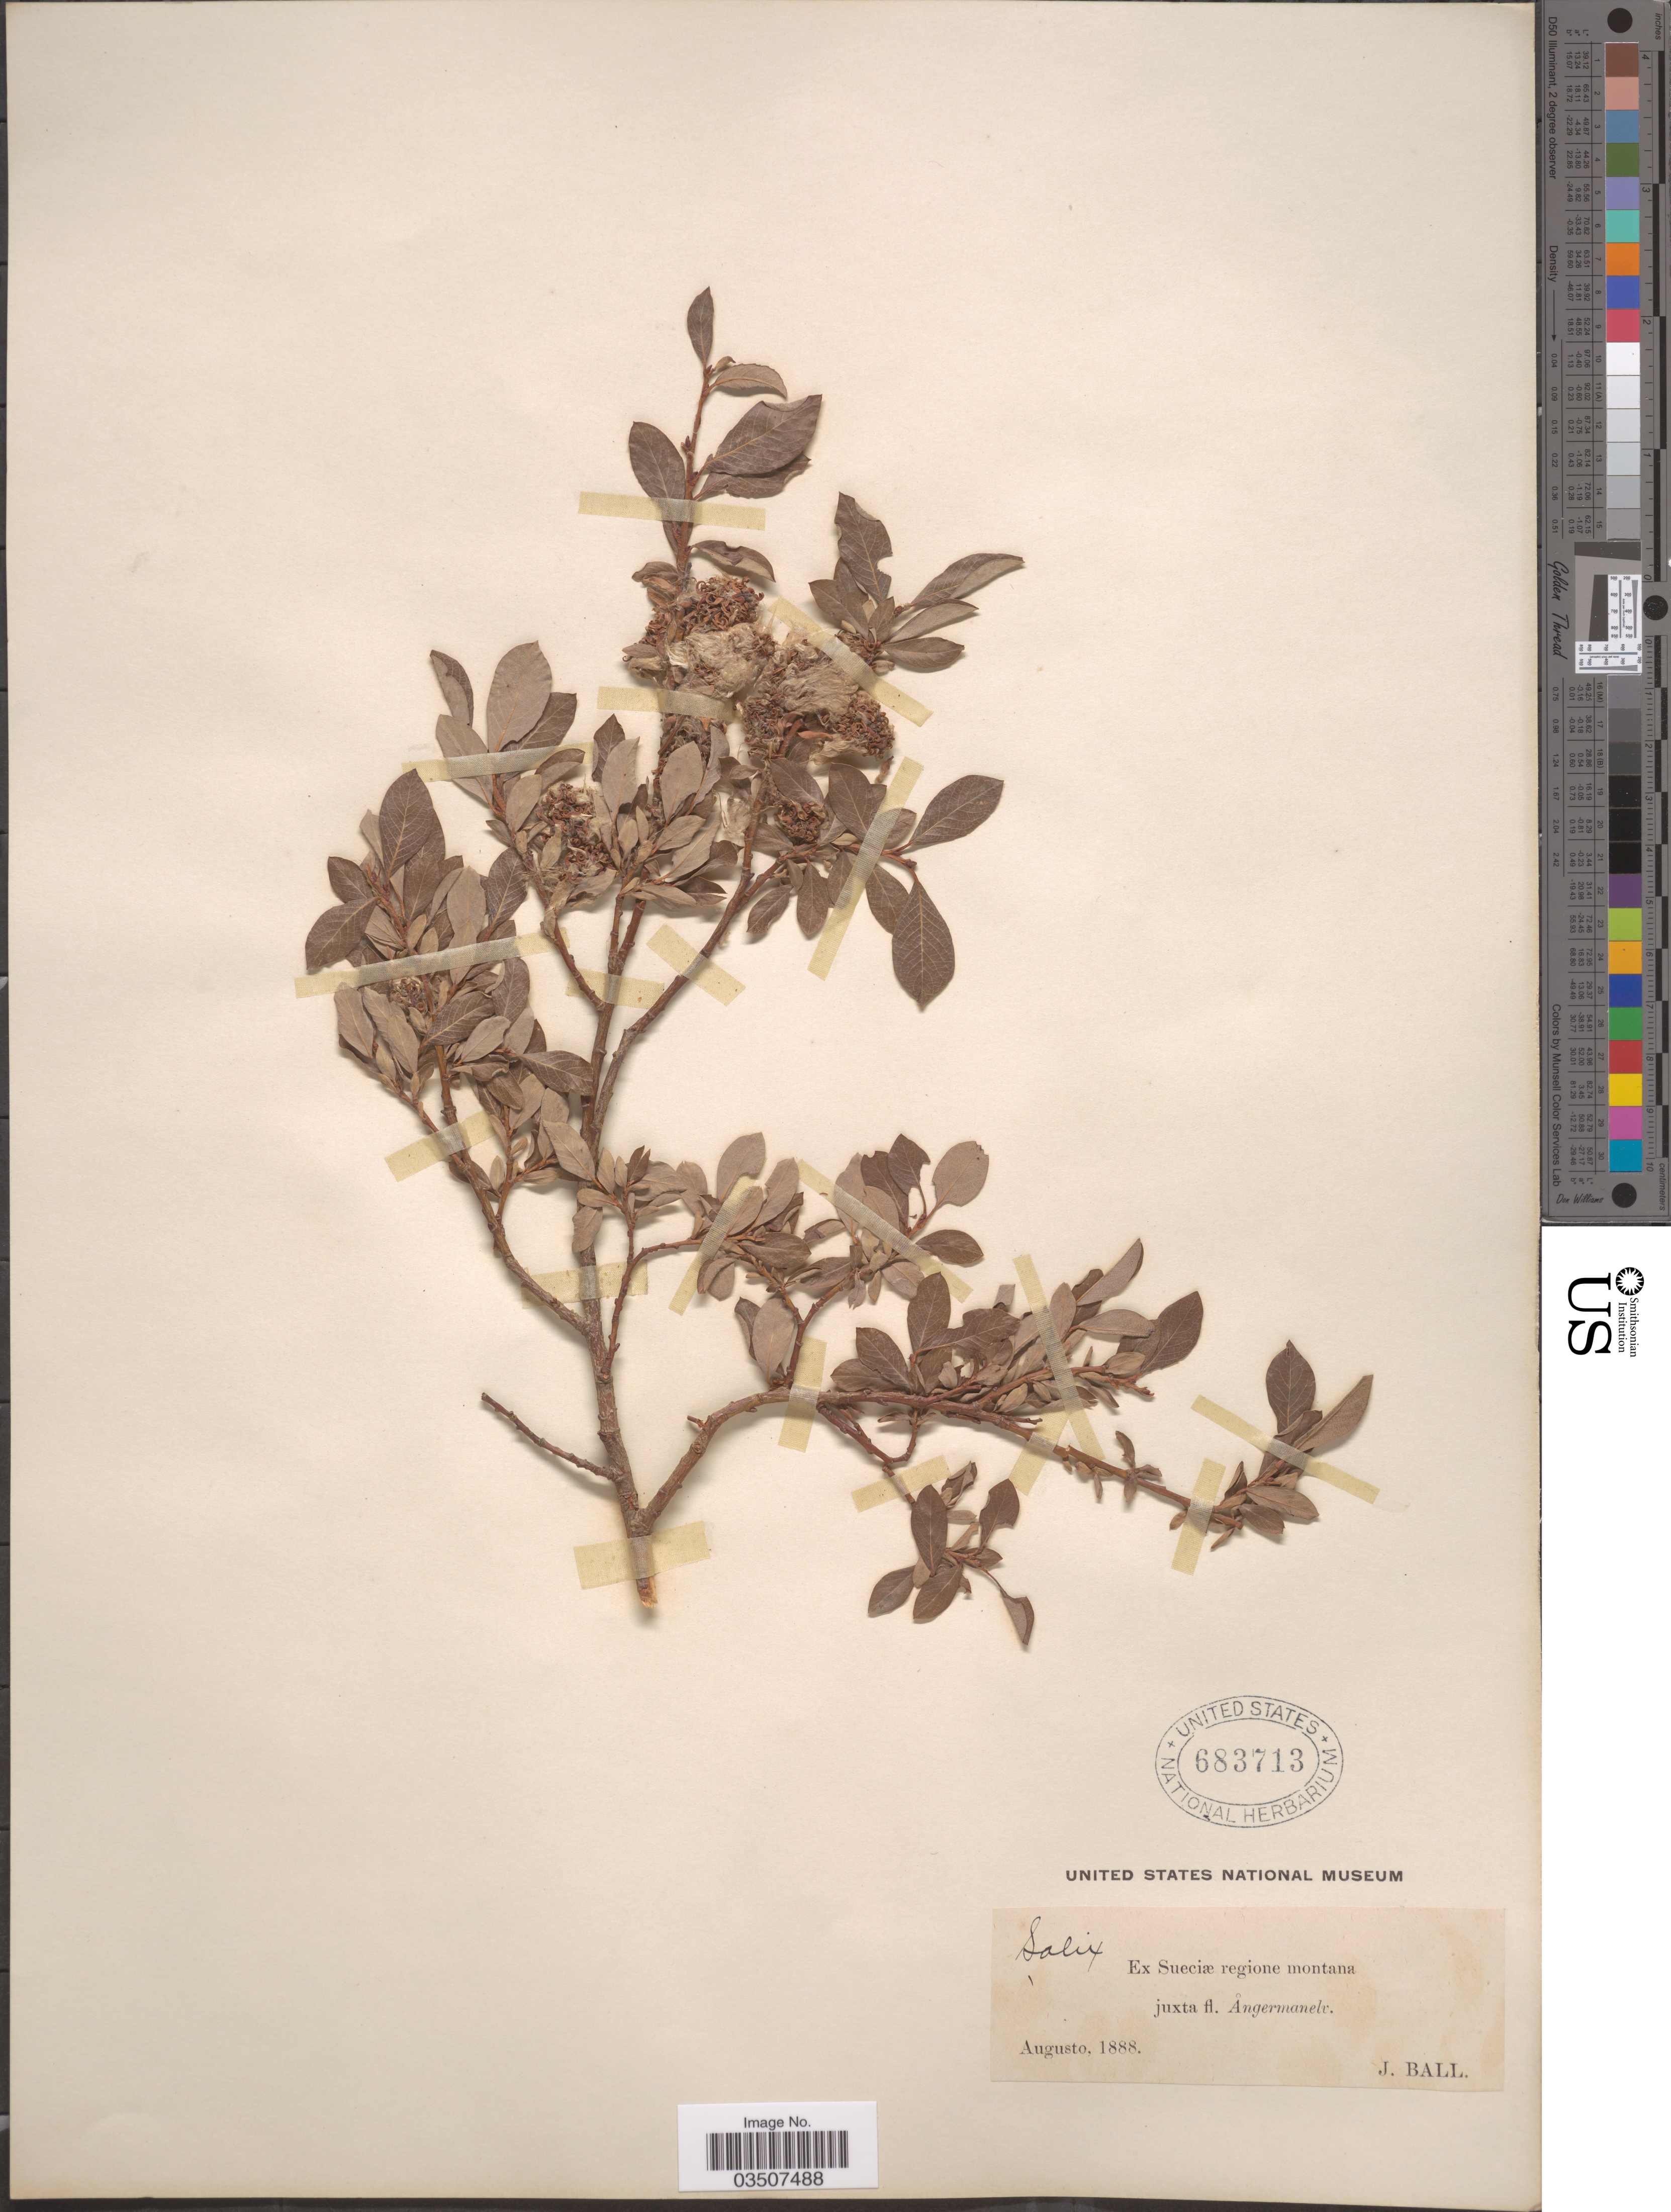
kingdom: Plantae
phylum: Tracheophyta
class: Magnoliopsida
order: Malpighiales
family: Salicaceae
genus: Salix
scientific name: Salix cordata x S. sericea Marshall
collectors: J. Ball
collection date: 1888-08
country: Sweden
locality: Sueciæ regione montana juxta fl. Angermanelv.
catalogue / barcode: US 683713